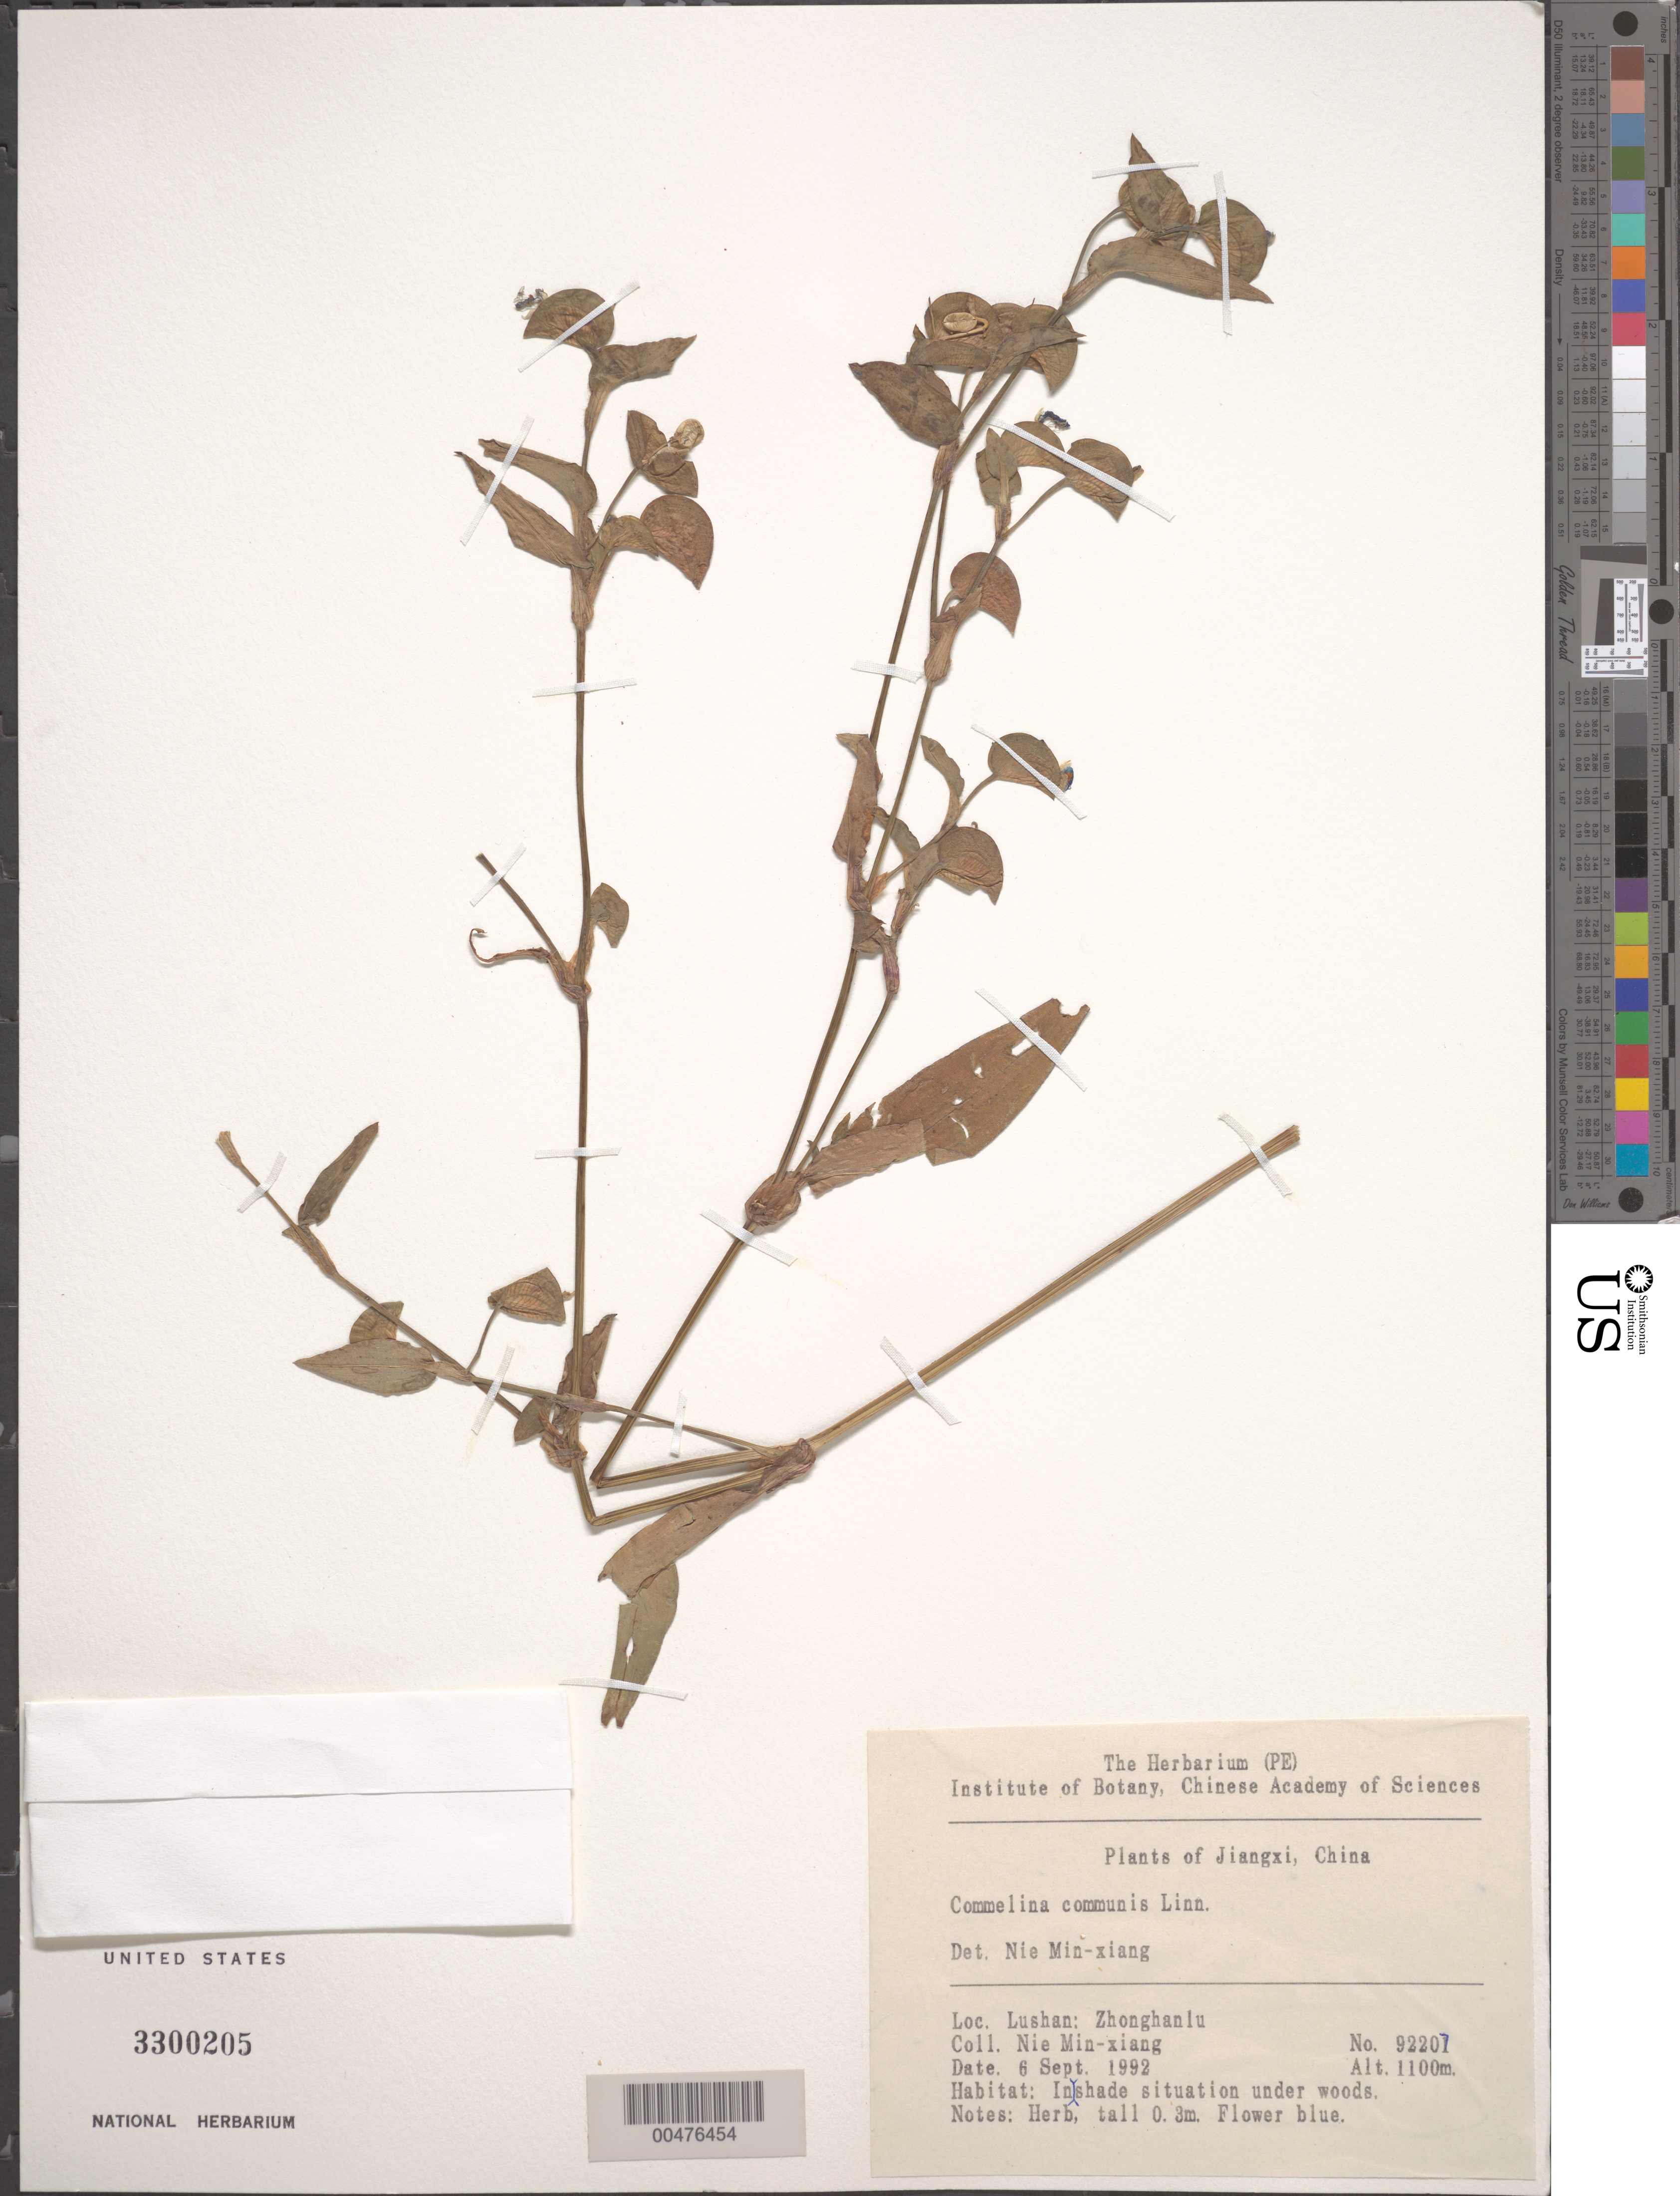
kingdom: Plantae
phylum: Tracheophyta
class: Liliopsida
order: Commelinales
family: Commelinaceae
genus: Commelina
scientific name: Commelina communis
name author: L.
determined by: Faden, Robert B., (US), Smithsonian Institution - National Museum of Natural History (UNITED STATES)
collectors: M. Nie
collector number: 92207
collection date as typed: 06 Sep 1992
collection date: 1992-09-06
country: China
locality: Lushan, Zhonghanlu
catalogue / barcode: US 3300205